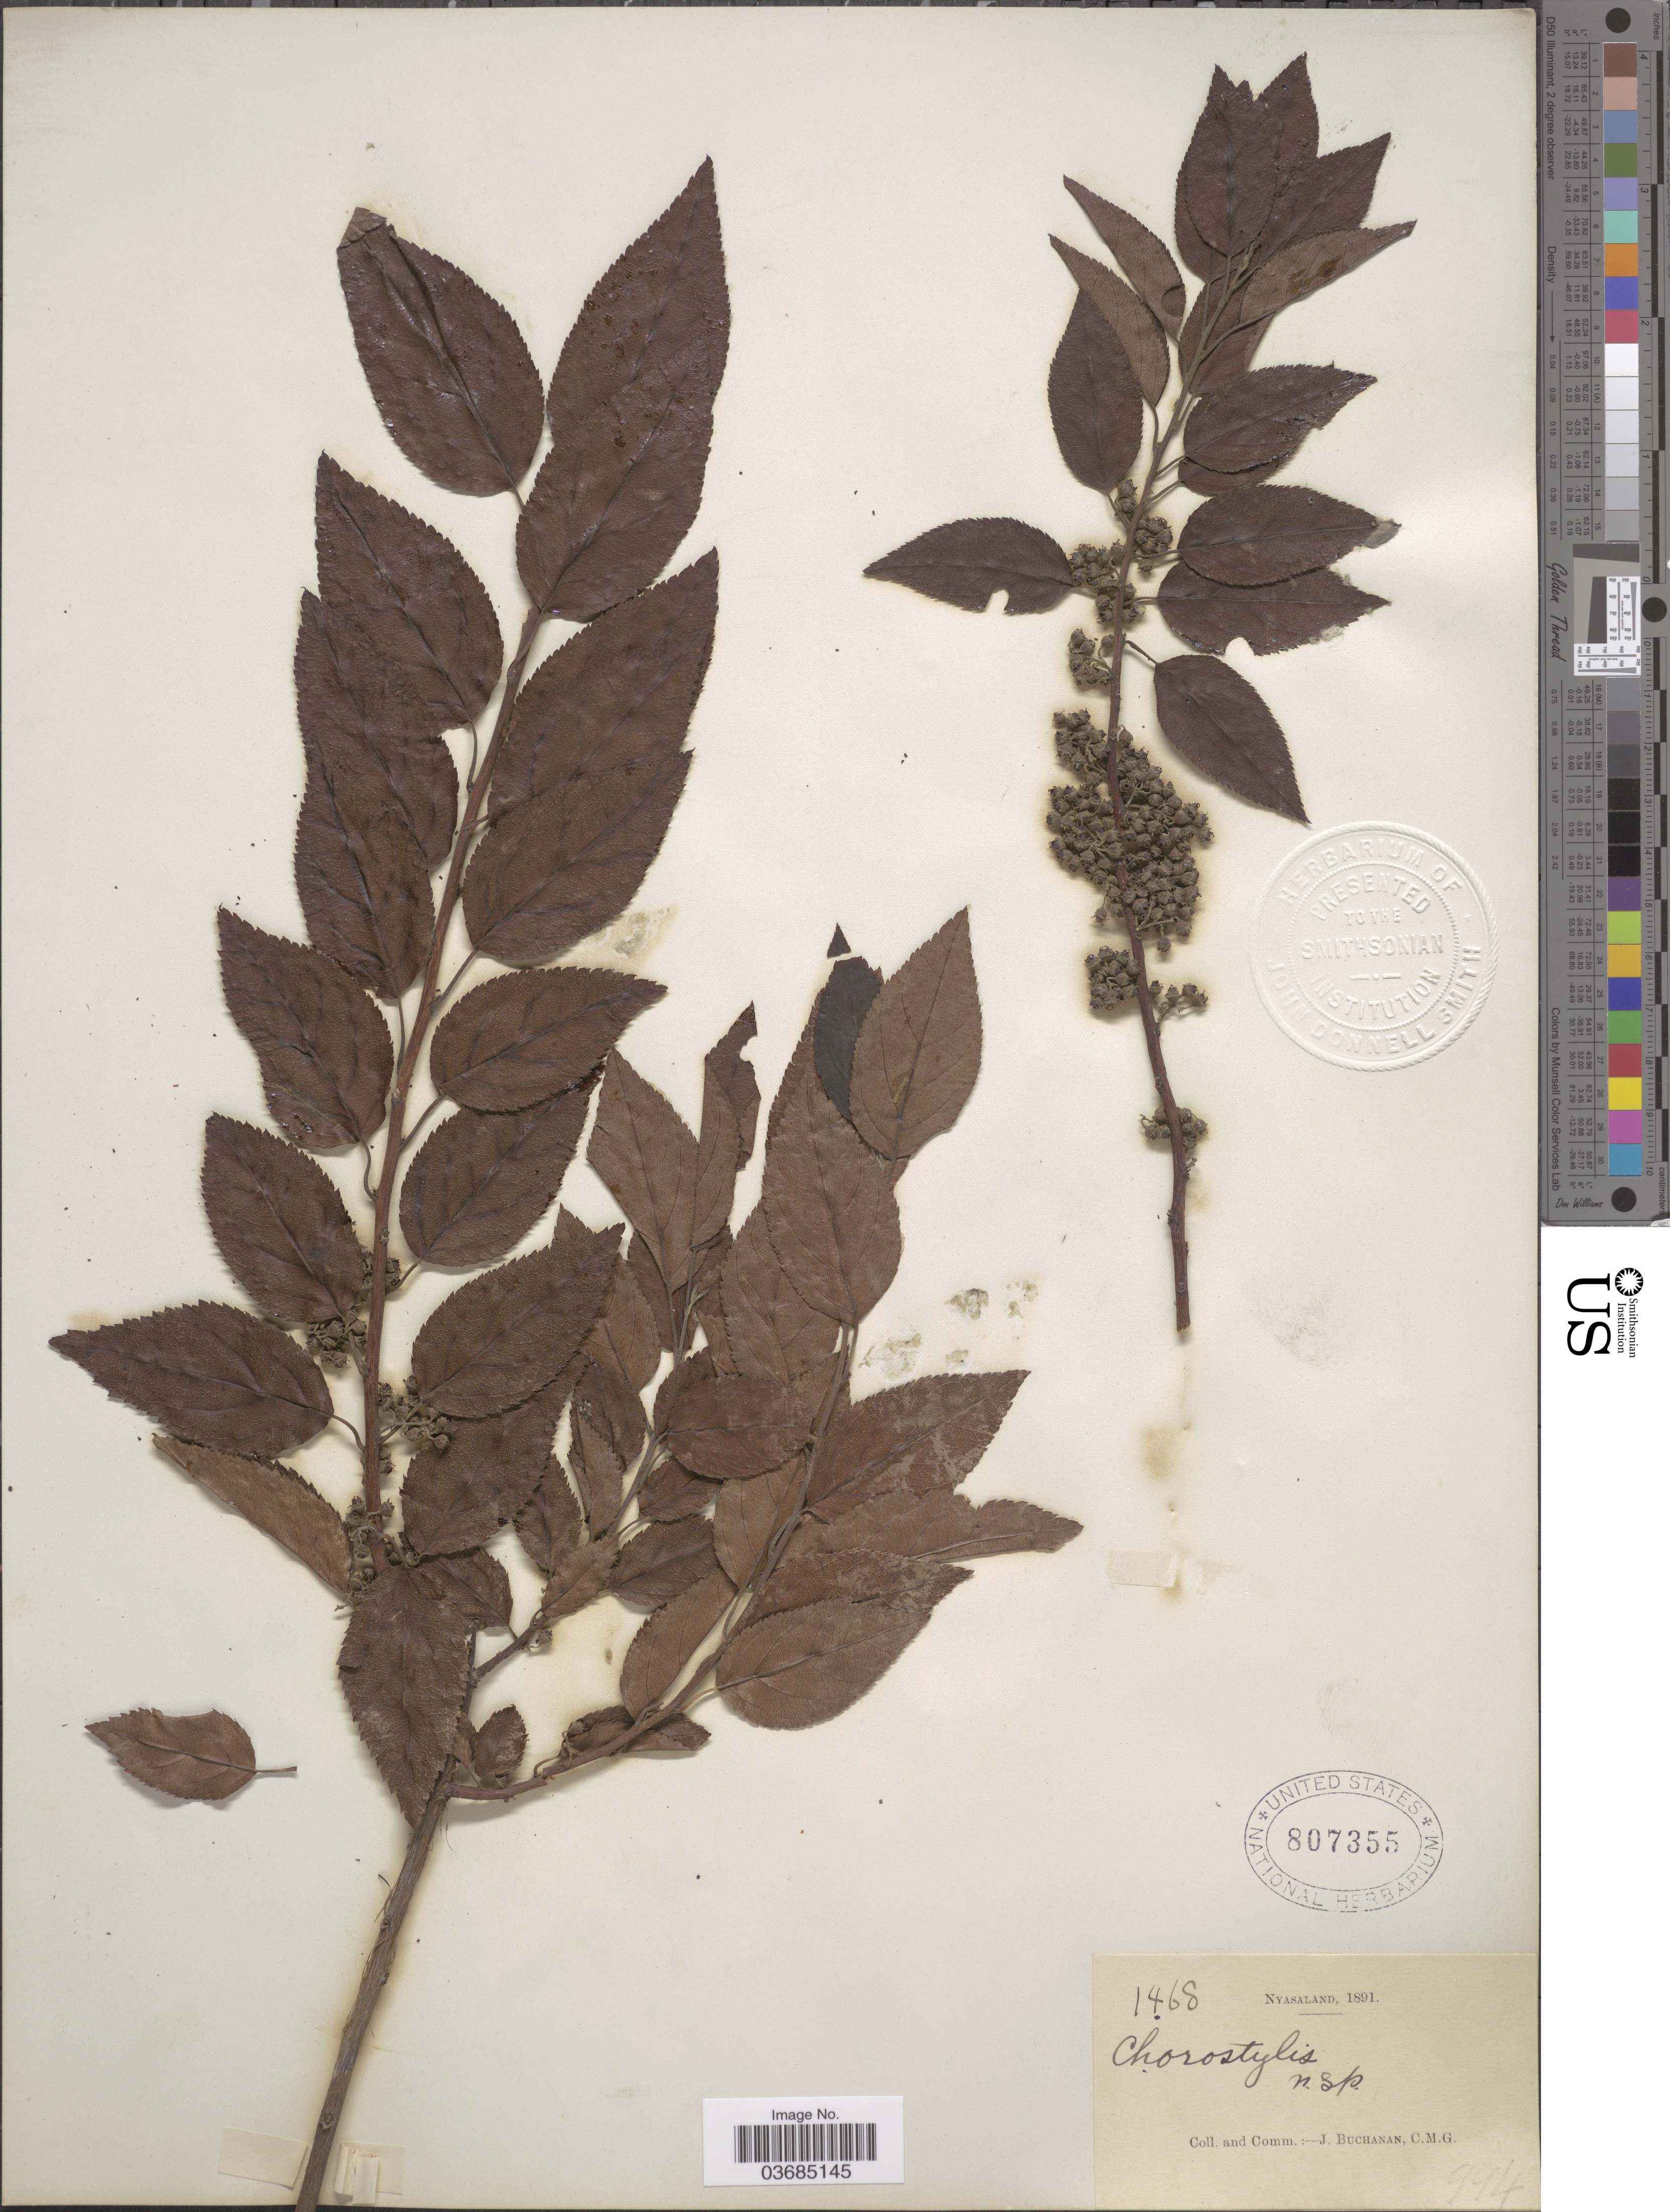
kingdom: Plantae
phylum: Tracheophyta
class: Magnoliopsida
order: Saxifragales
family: Iteaceae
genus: Itea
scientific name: Itea rhamnoides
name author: (Harv.) Kubitzki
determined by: Strong, Mark T., (BOT), Smithsonian Institution - National Museum of Natural History (UNITED STATES)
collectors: J. Buchanan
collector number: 1468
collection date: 1891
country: Malawi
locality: Nyasaland.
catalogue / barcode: US 807355